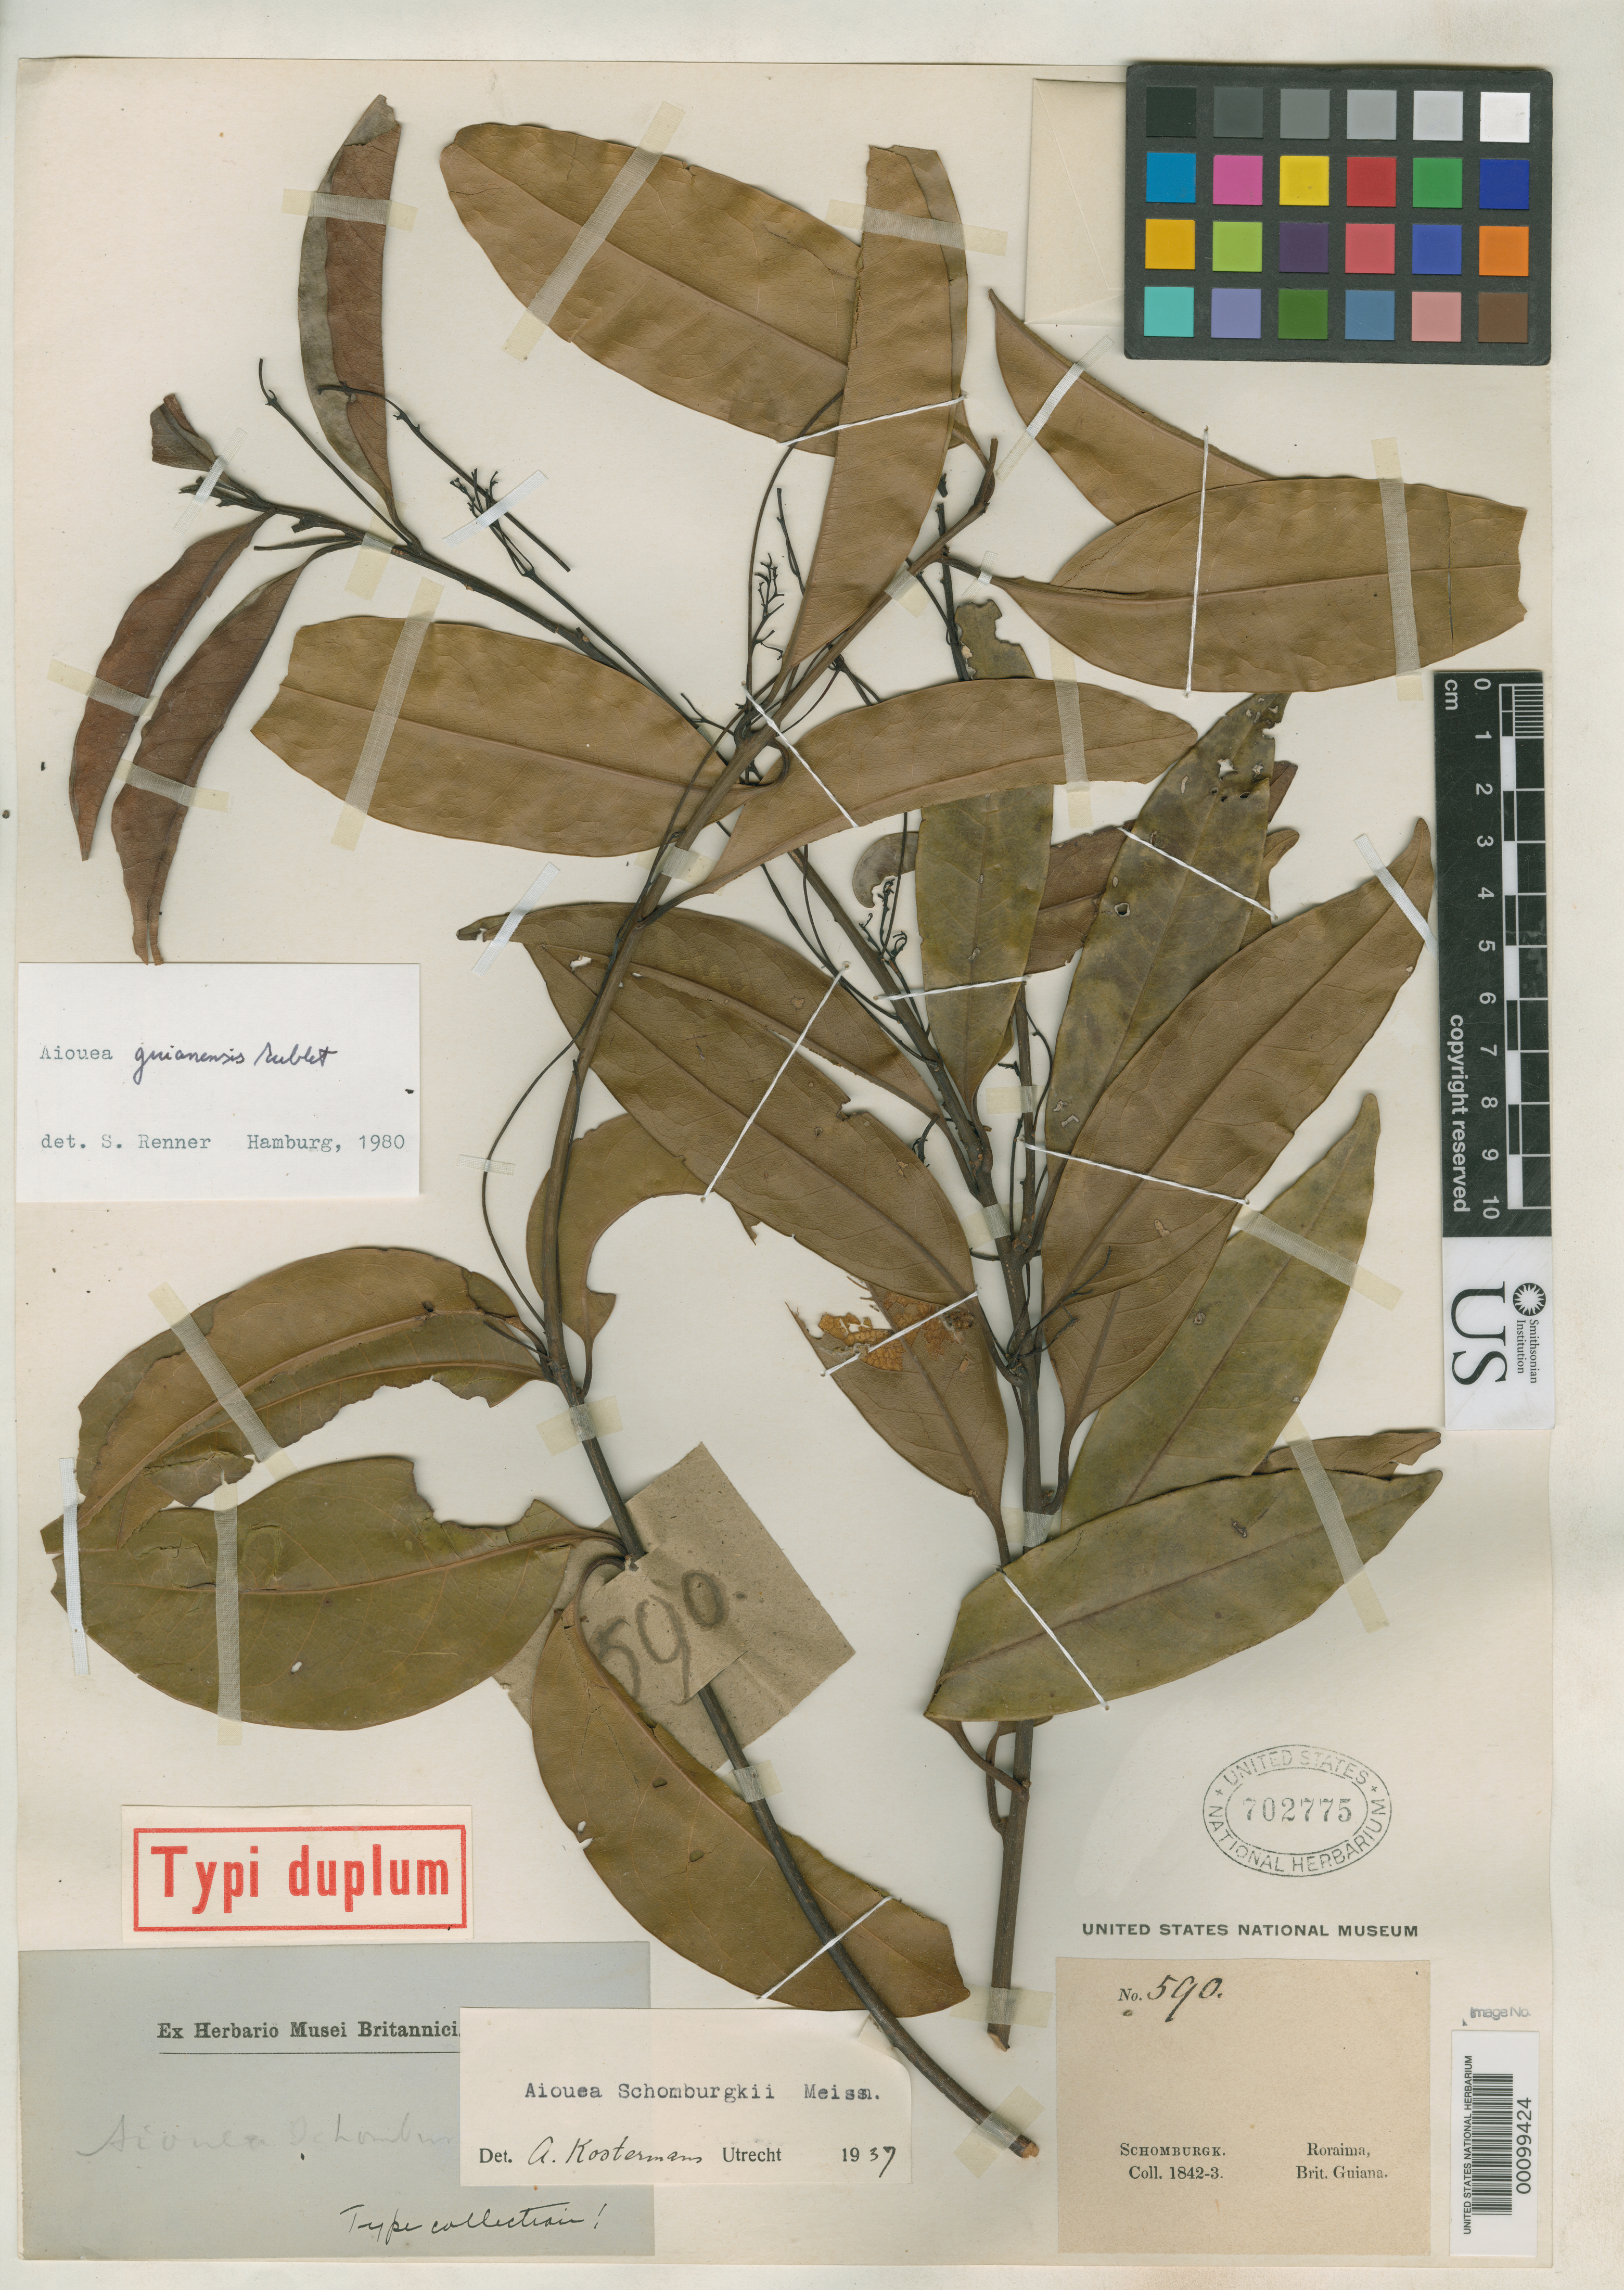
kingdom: Plantae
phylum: Tracheophyta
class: Magnoliopsida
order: Laurales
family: Lauraceae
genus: Aiouea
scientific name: Aiouea schomburgkii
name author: Meisn. in DC.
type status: Isotype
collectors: M. R. Schomburgk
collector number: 590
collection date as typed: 1842 to -- --- 1843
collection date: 1842/1843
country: Guyana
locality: Roraima Mountain; country as "British Guiana".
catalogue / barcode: US 702775